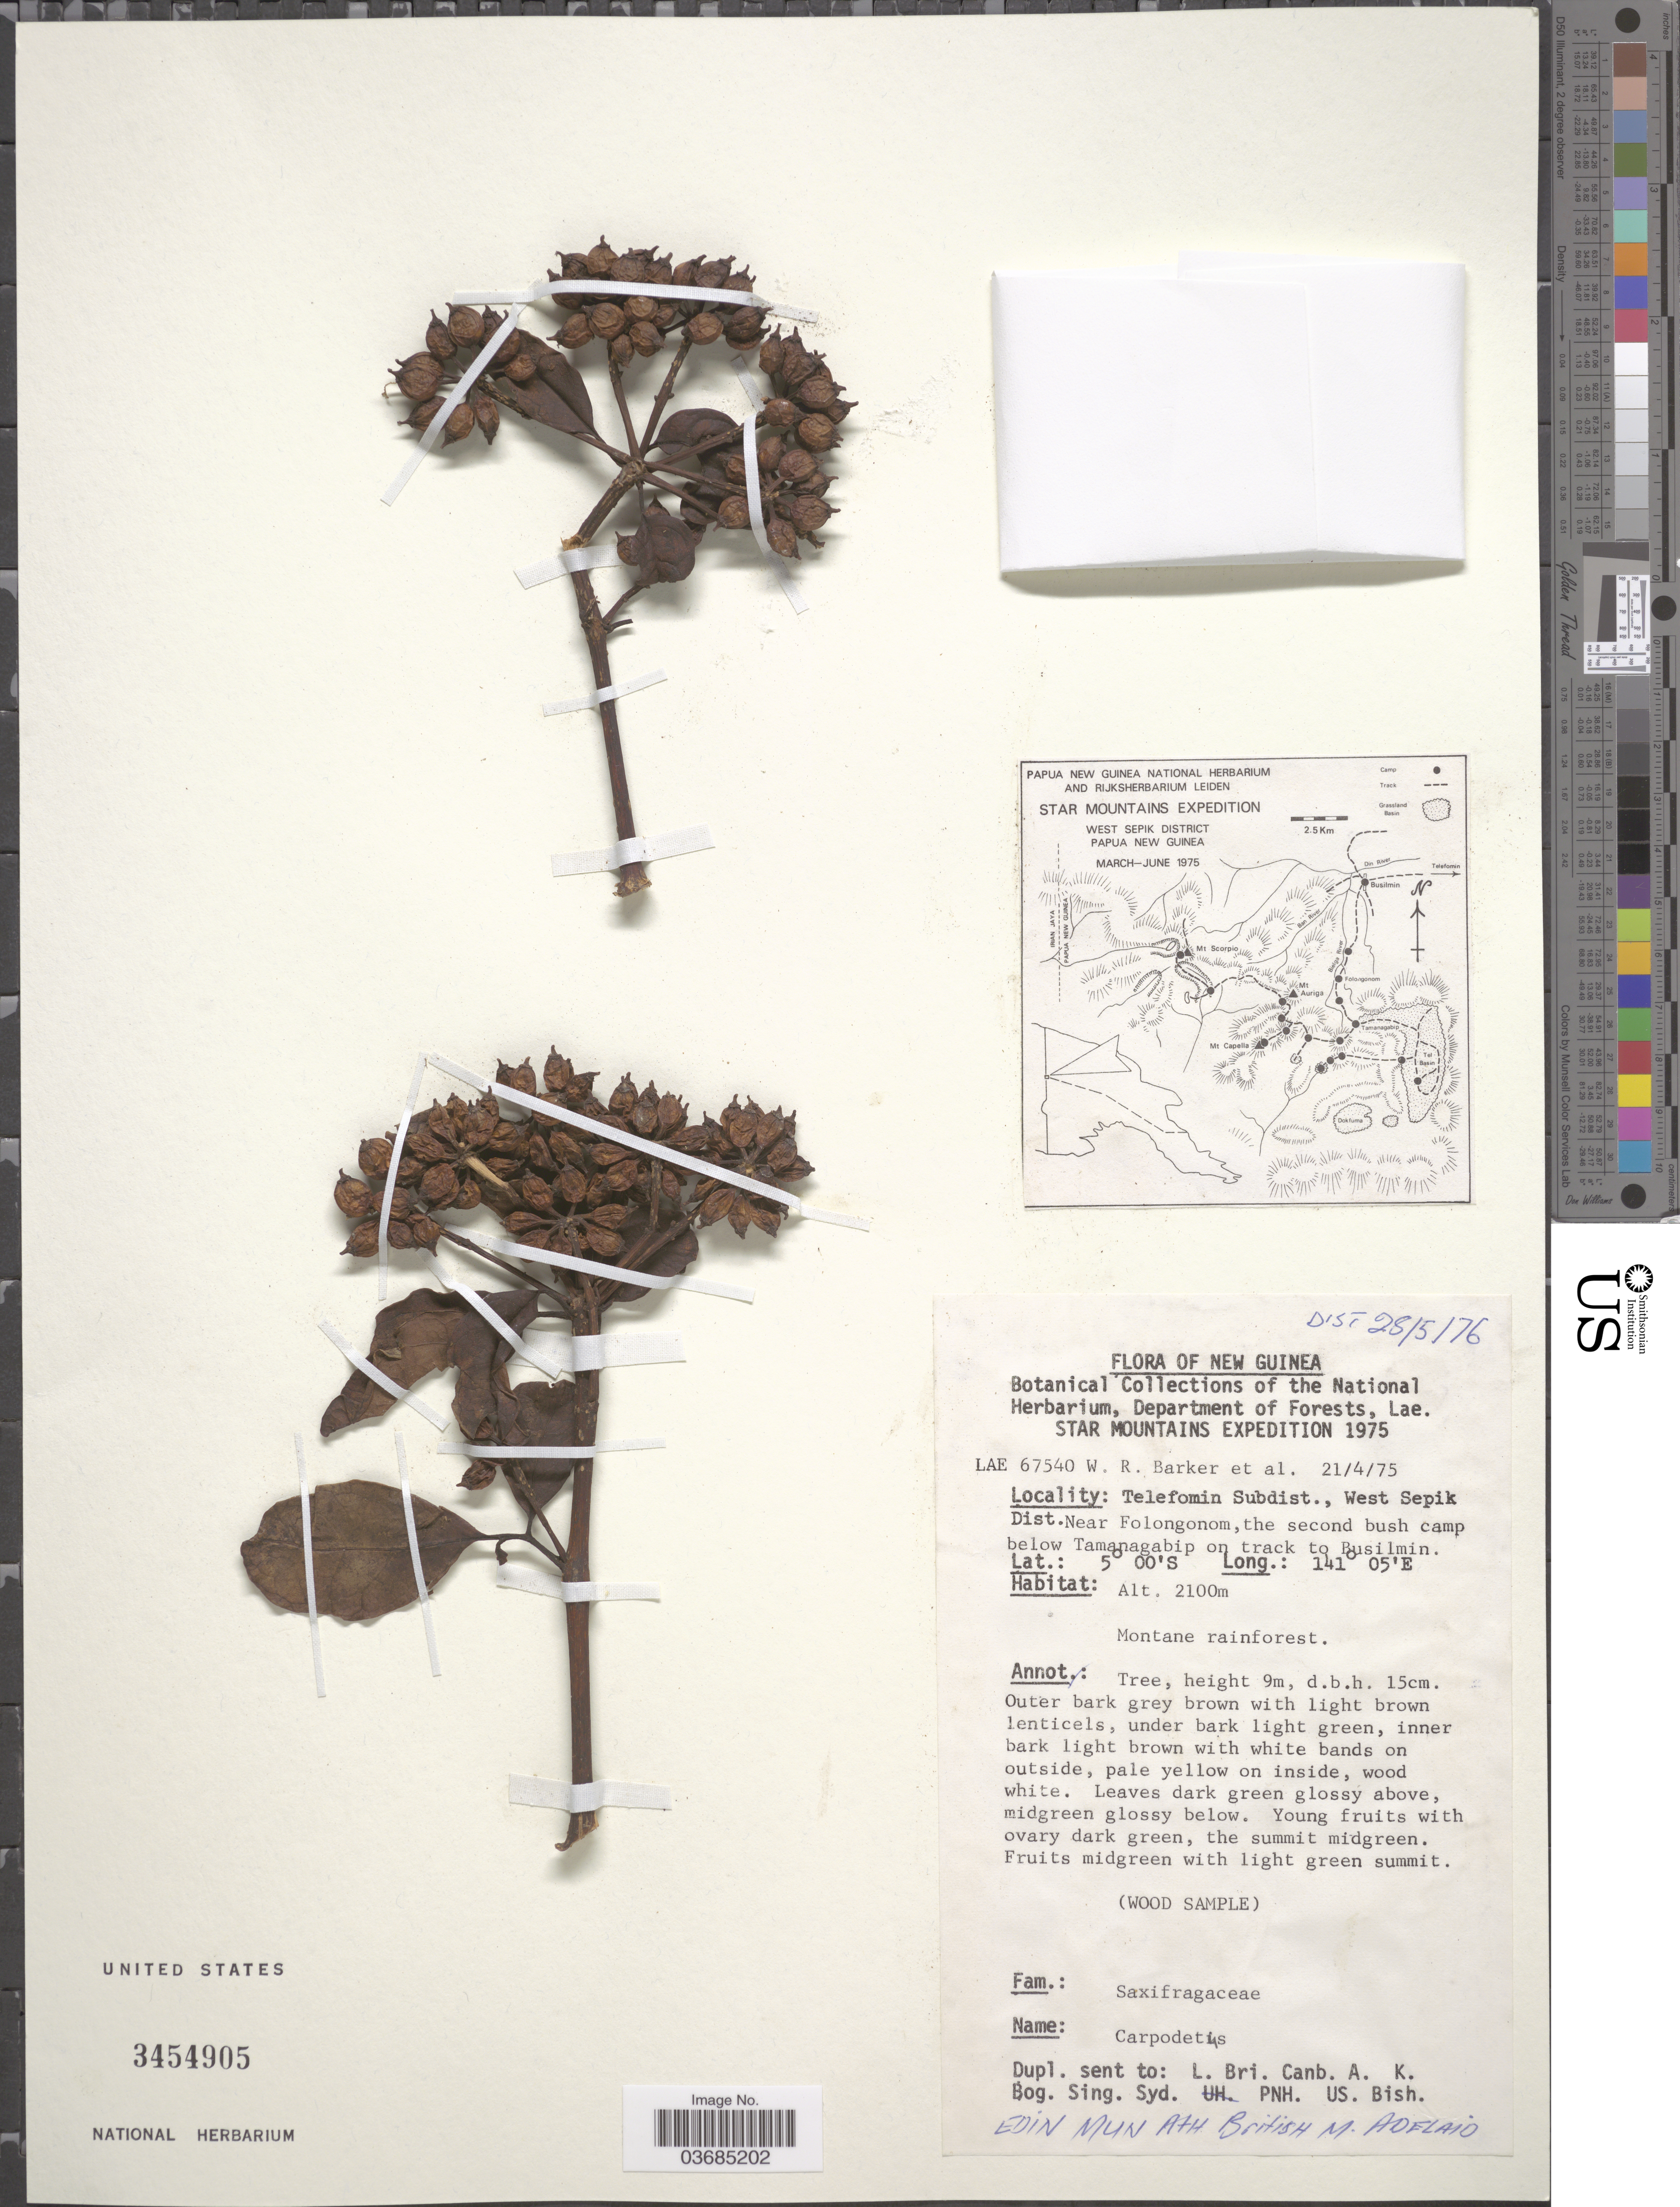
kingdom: Plantae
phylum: Tracheophyta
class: Magnoliopsida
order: Asterales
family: Rousseaceae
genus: Carpodetus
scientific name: Carpodetus sp.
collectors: W. R. Barker & et al.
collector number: LAE 67540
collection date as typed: Transcribed d/m/y: 21/4/75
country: Papua New Guinea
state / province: Sandaun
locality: New Guinea. Star Mountains Expedition 1975. Telefomin Subdist., West Sepik Dist. Near Folongonom, the second bush camp below Tamanagabip on track to Busilmin.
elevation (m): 2100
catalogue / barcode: US 3454905